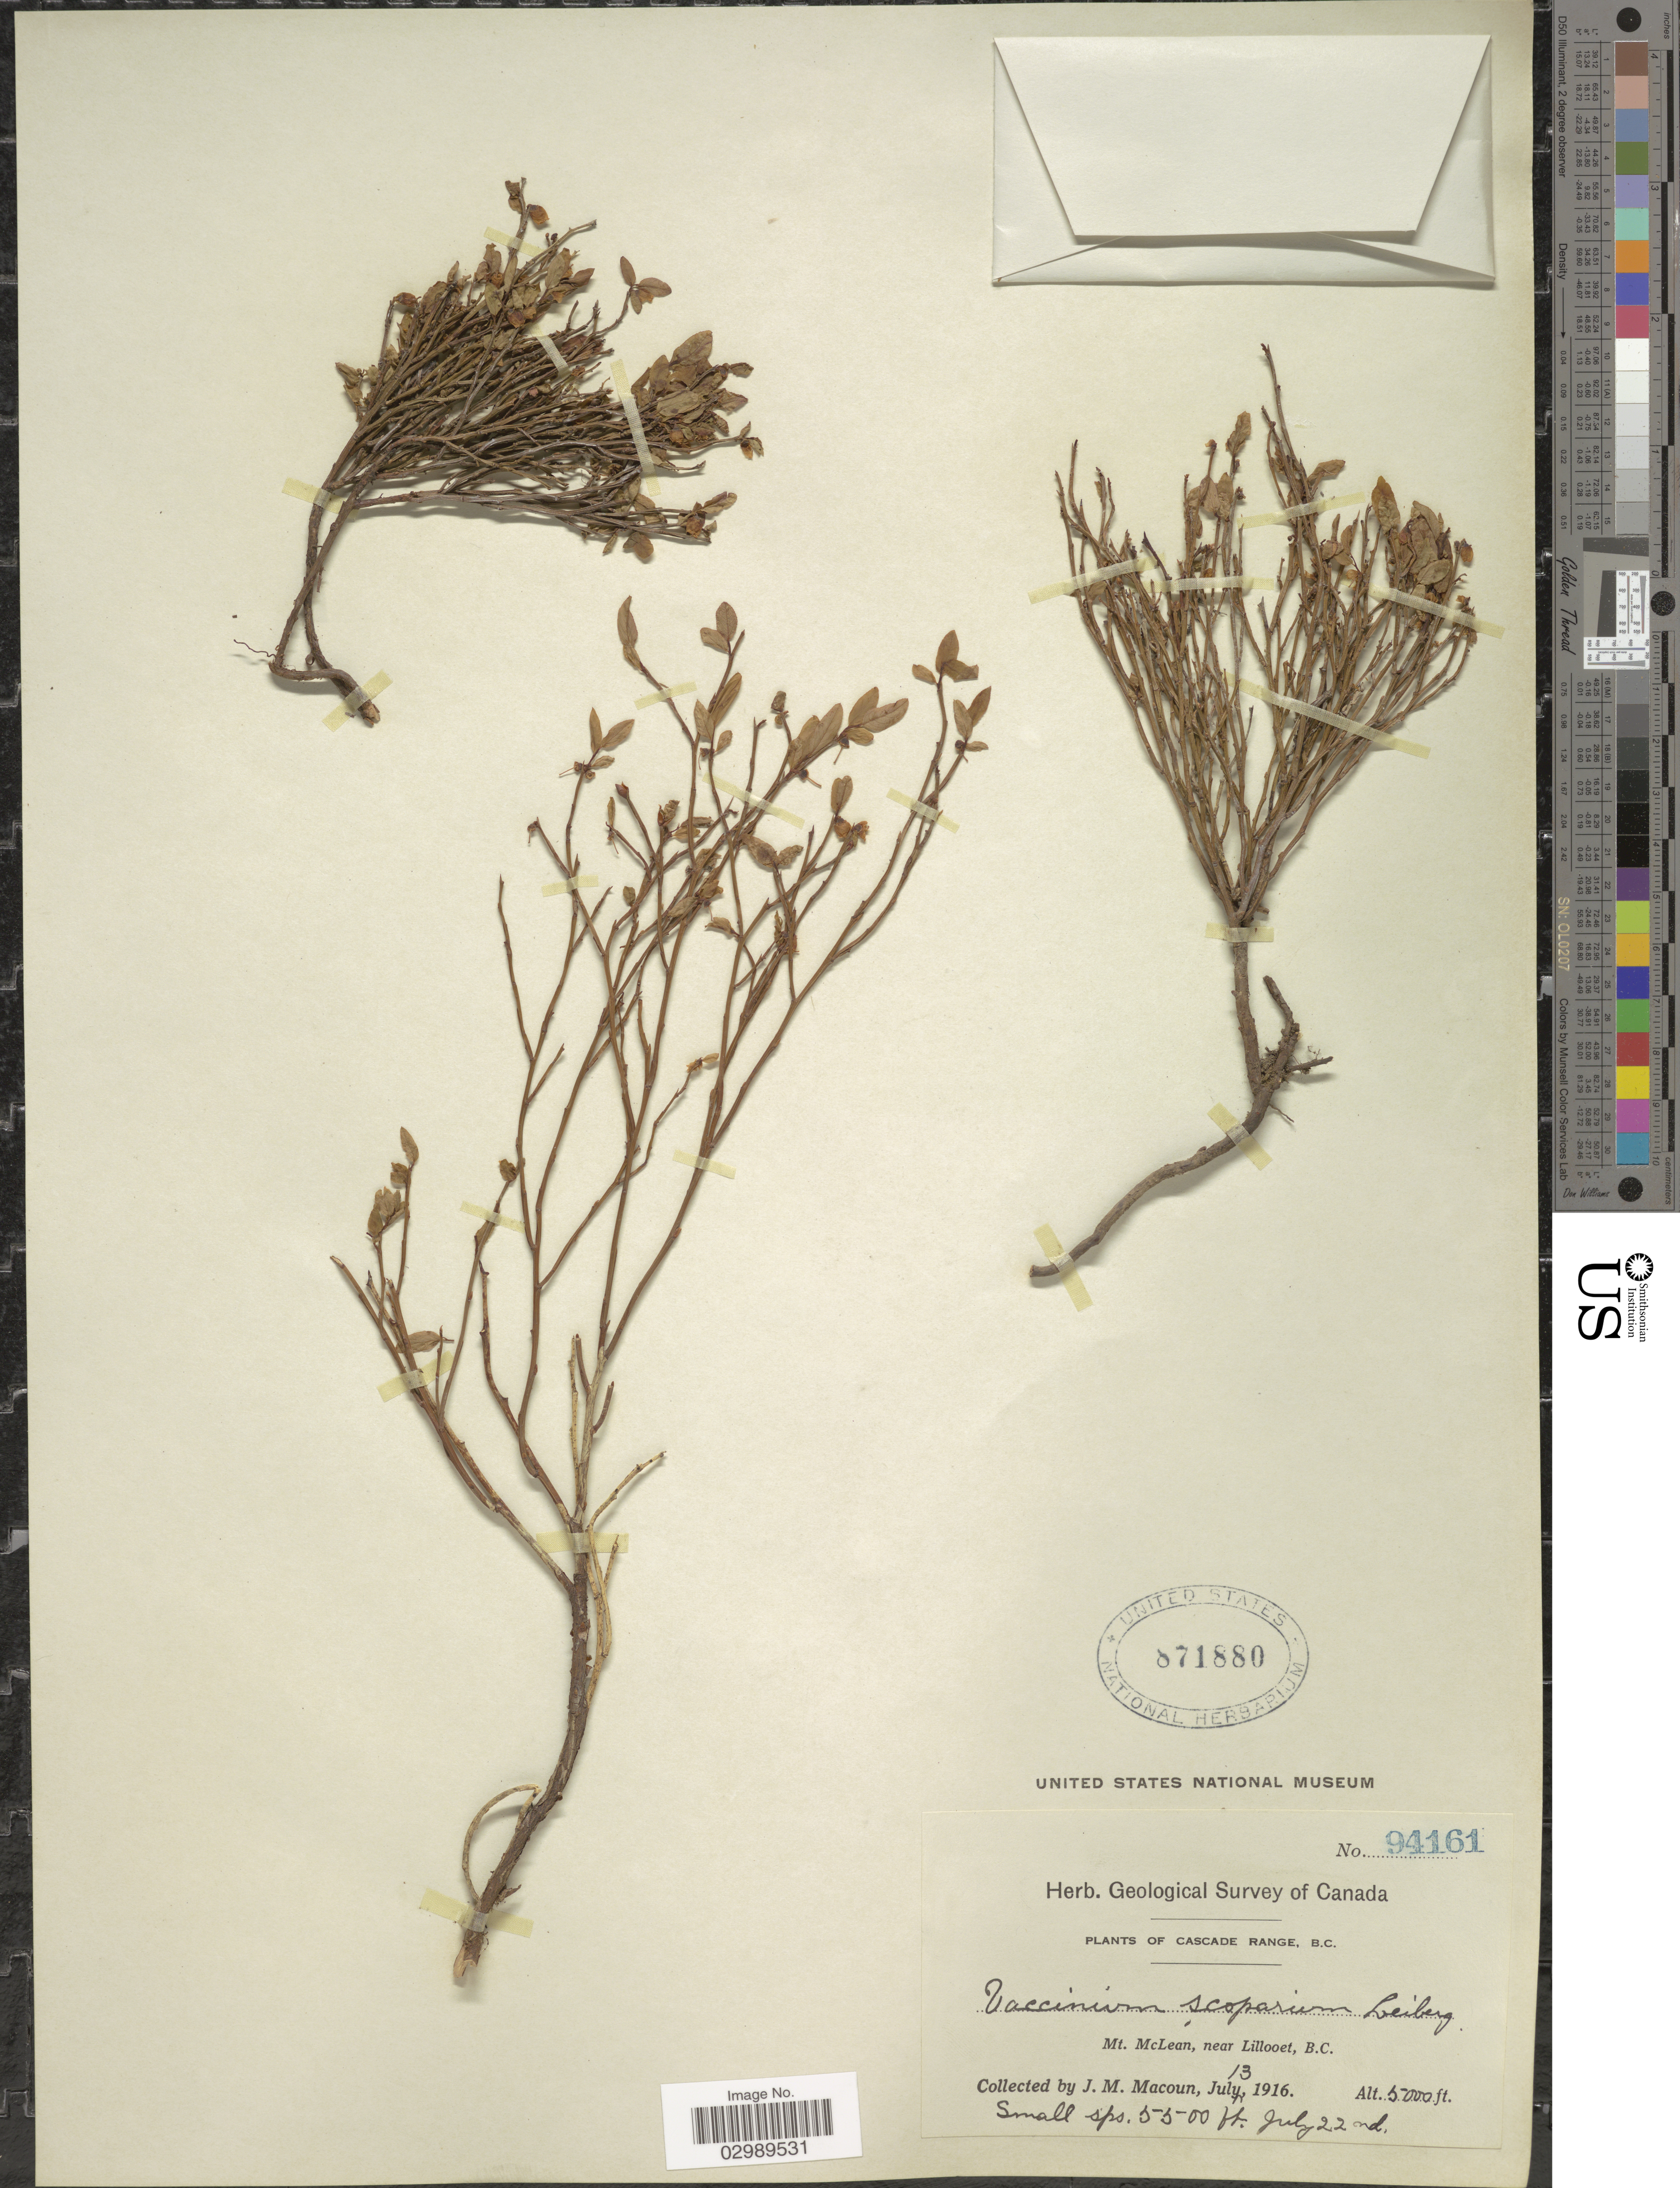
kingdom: Plantae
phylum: Tracheophyta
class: Magnoliopsida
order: Ericales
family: Ericaceae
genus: Vaccinium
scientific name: Vaccinium scoparium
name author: Leiberg ex Coville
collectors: J. M. Macoun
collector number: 94161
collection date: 1916-07-13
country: Canada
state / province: British Columbia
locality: Cascade Range, Mt. McLean, near Lillooet.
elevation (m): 1524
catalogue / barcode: US 871880